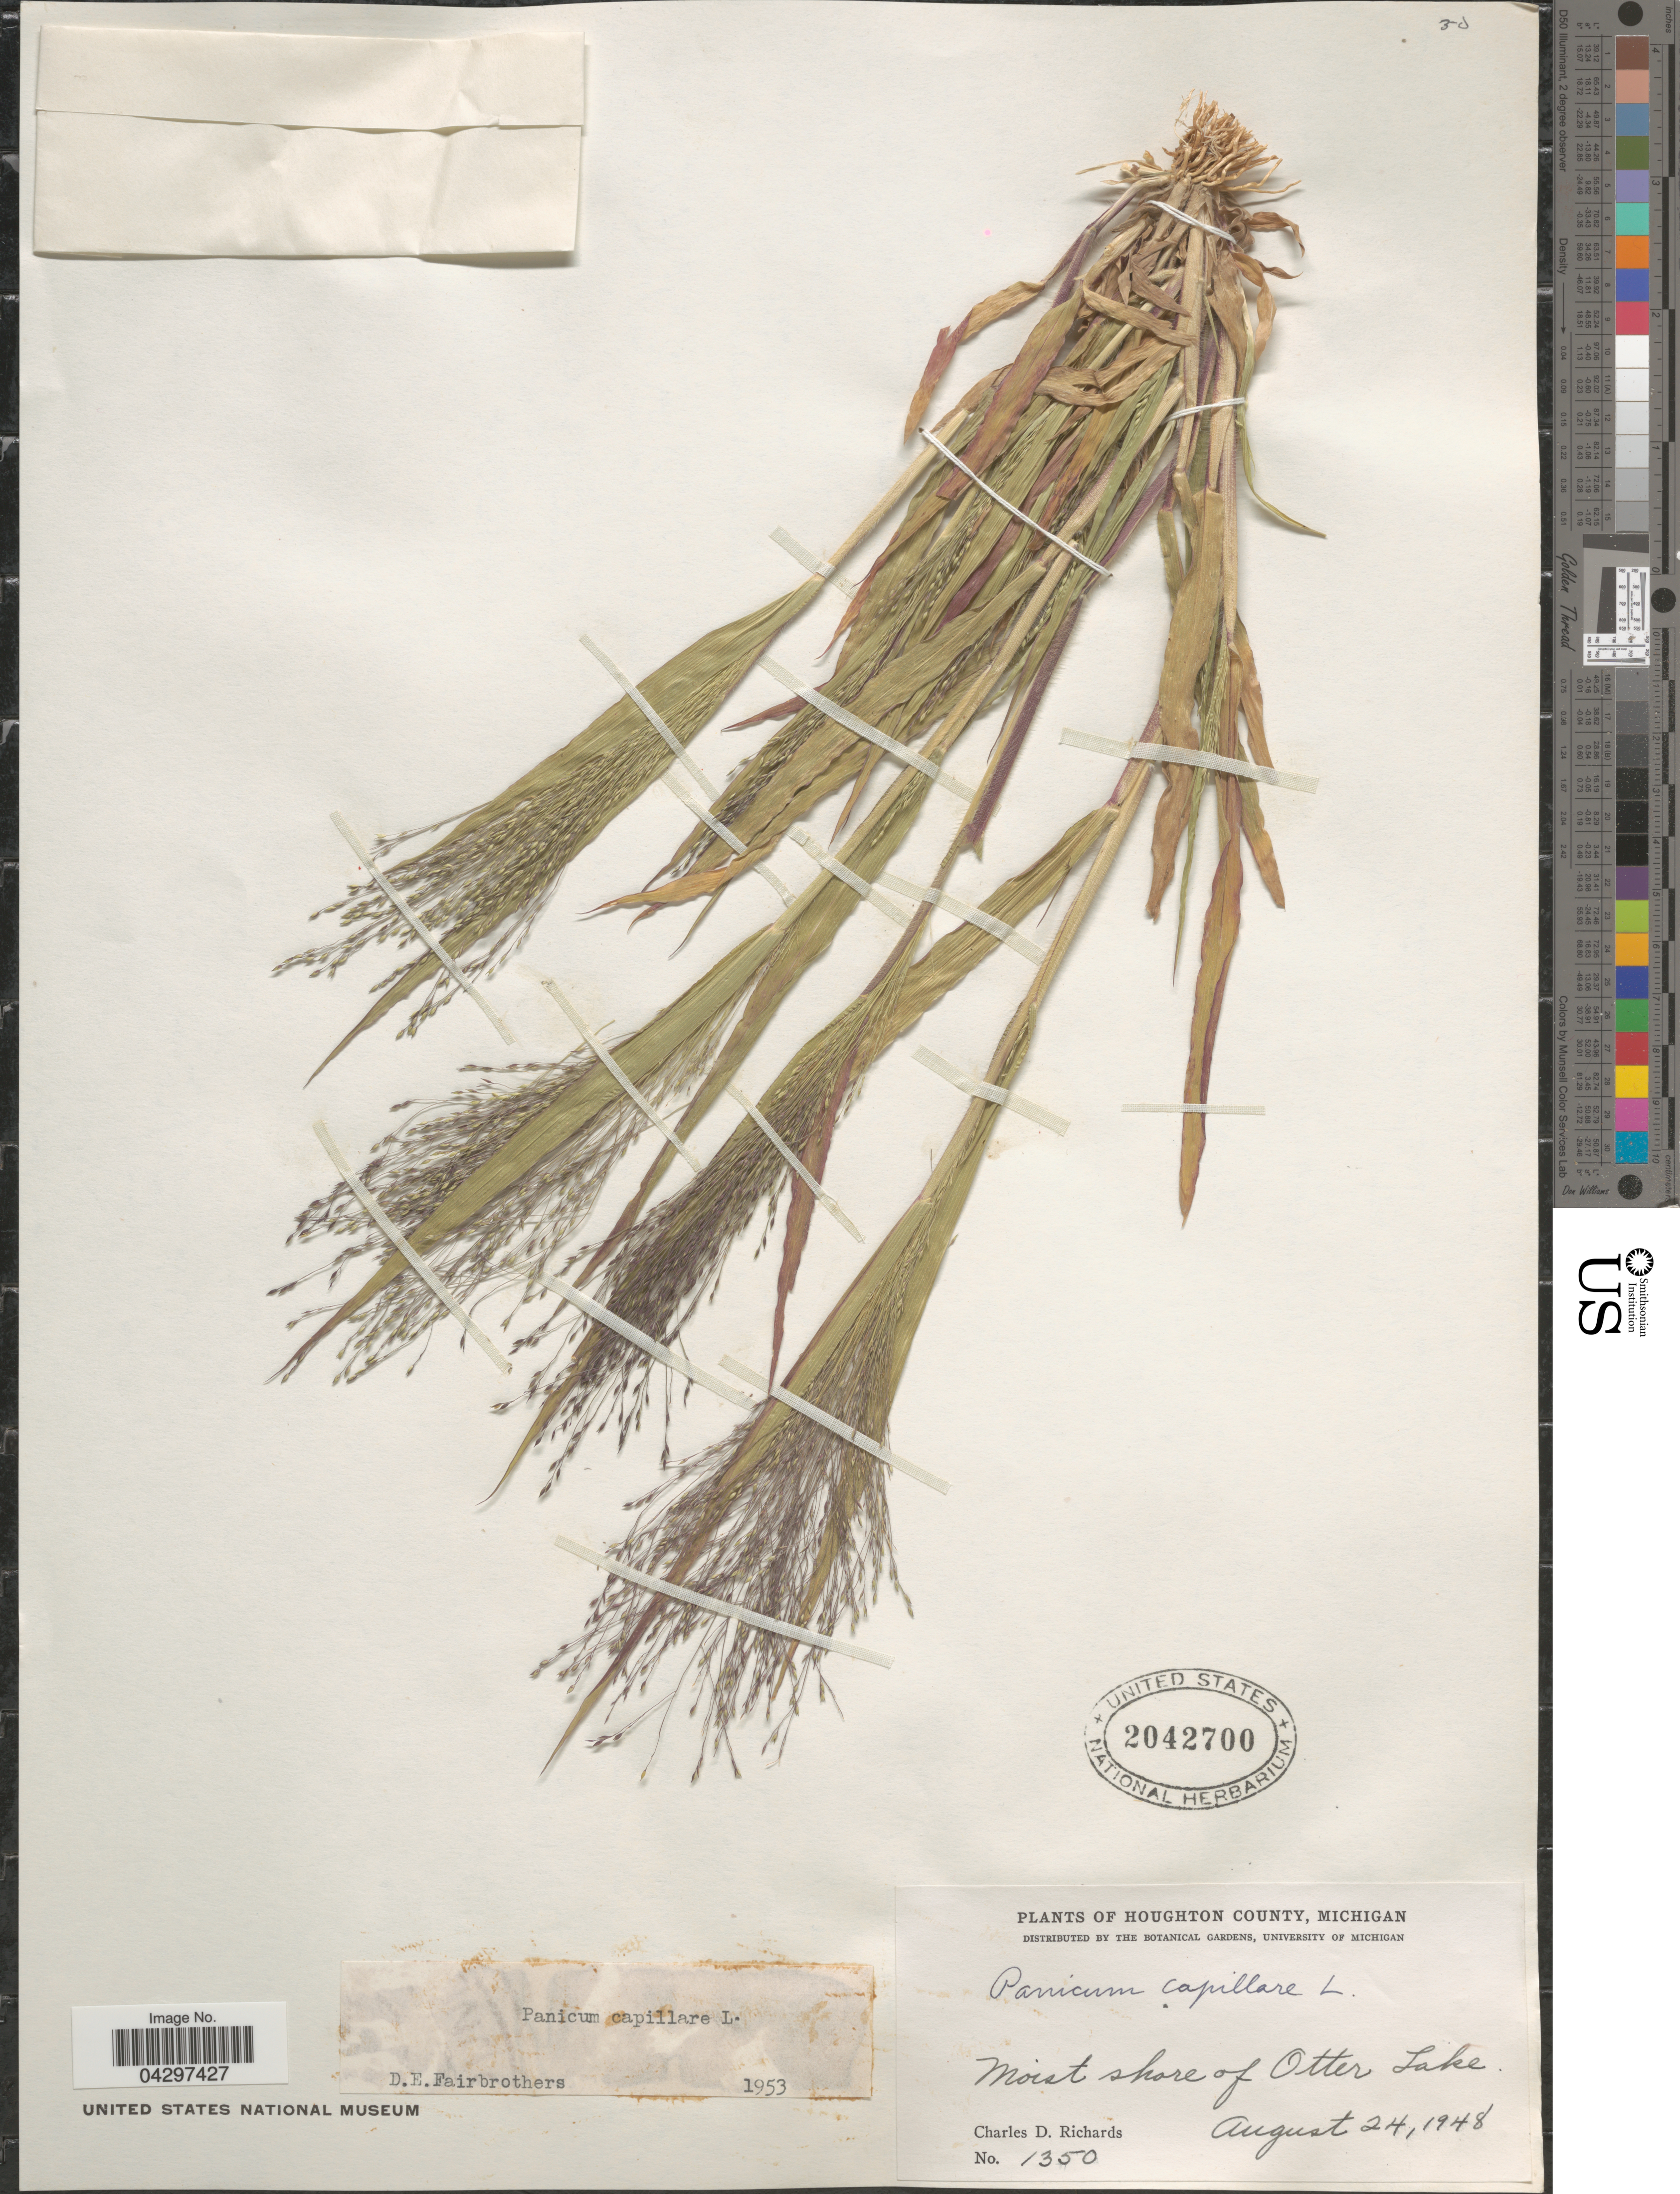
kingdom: Plantae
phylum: Tracheophyta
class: Liliopsida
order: Poales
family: Poaceae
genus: Panicum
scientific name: Panicum capillare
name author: L.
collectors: C. Richards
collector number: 1350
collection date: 1948-08-24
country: United States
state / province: Michigan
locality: Houghton County. Moist shore of Otter Lake.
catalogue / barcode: US 2042700